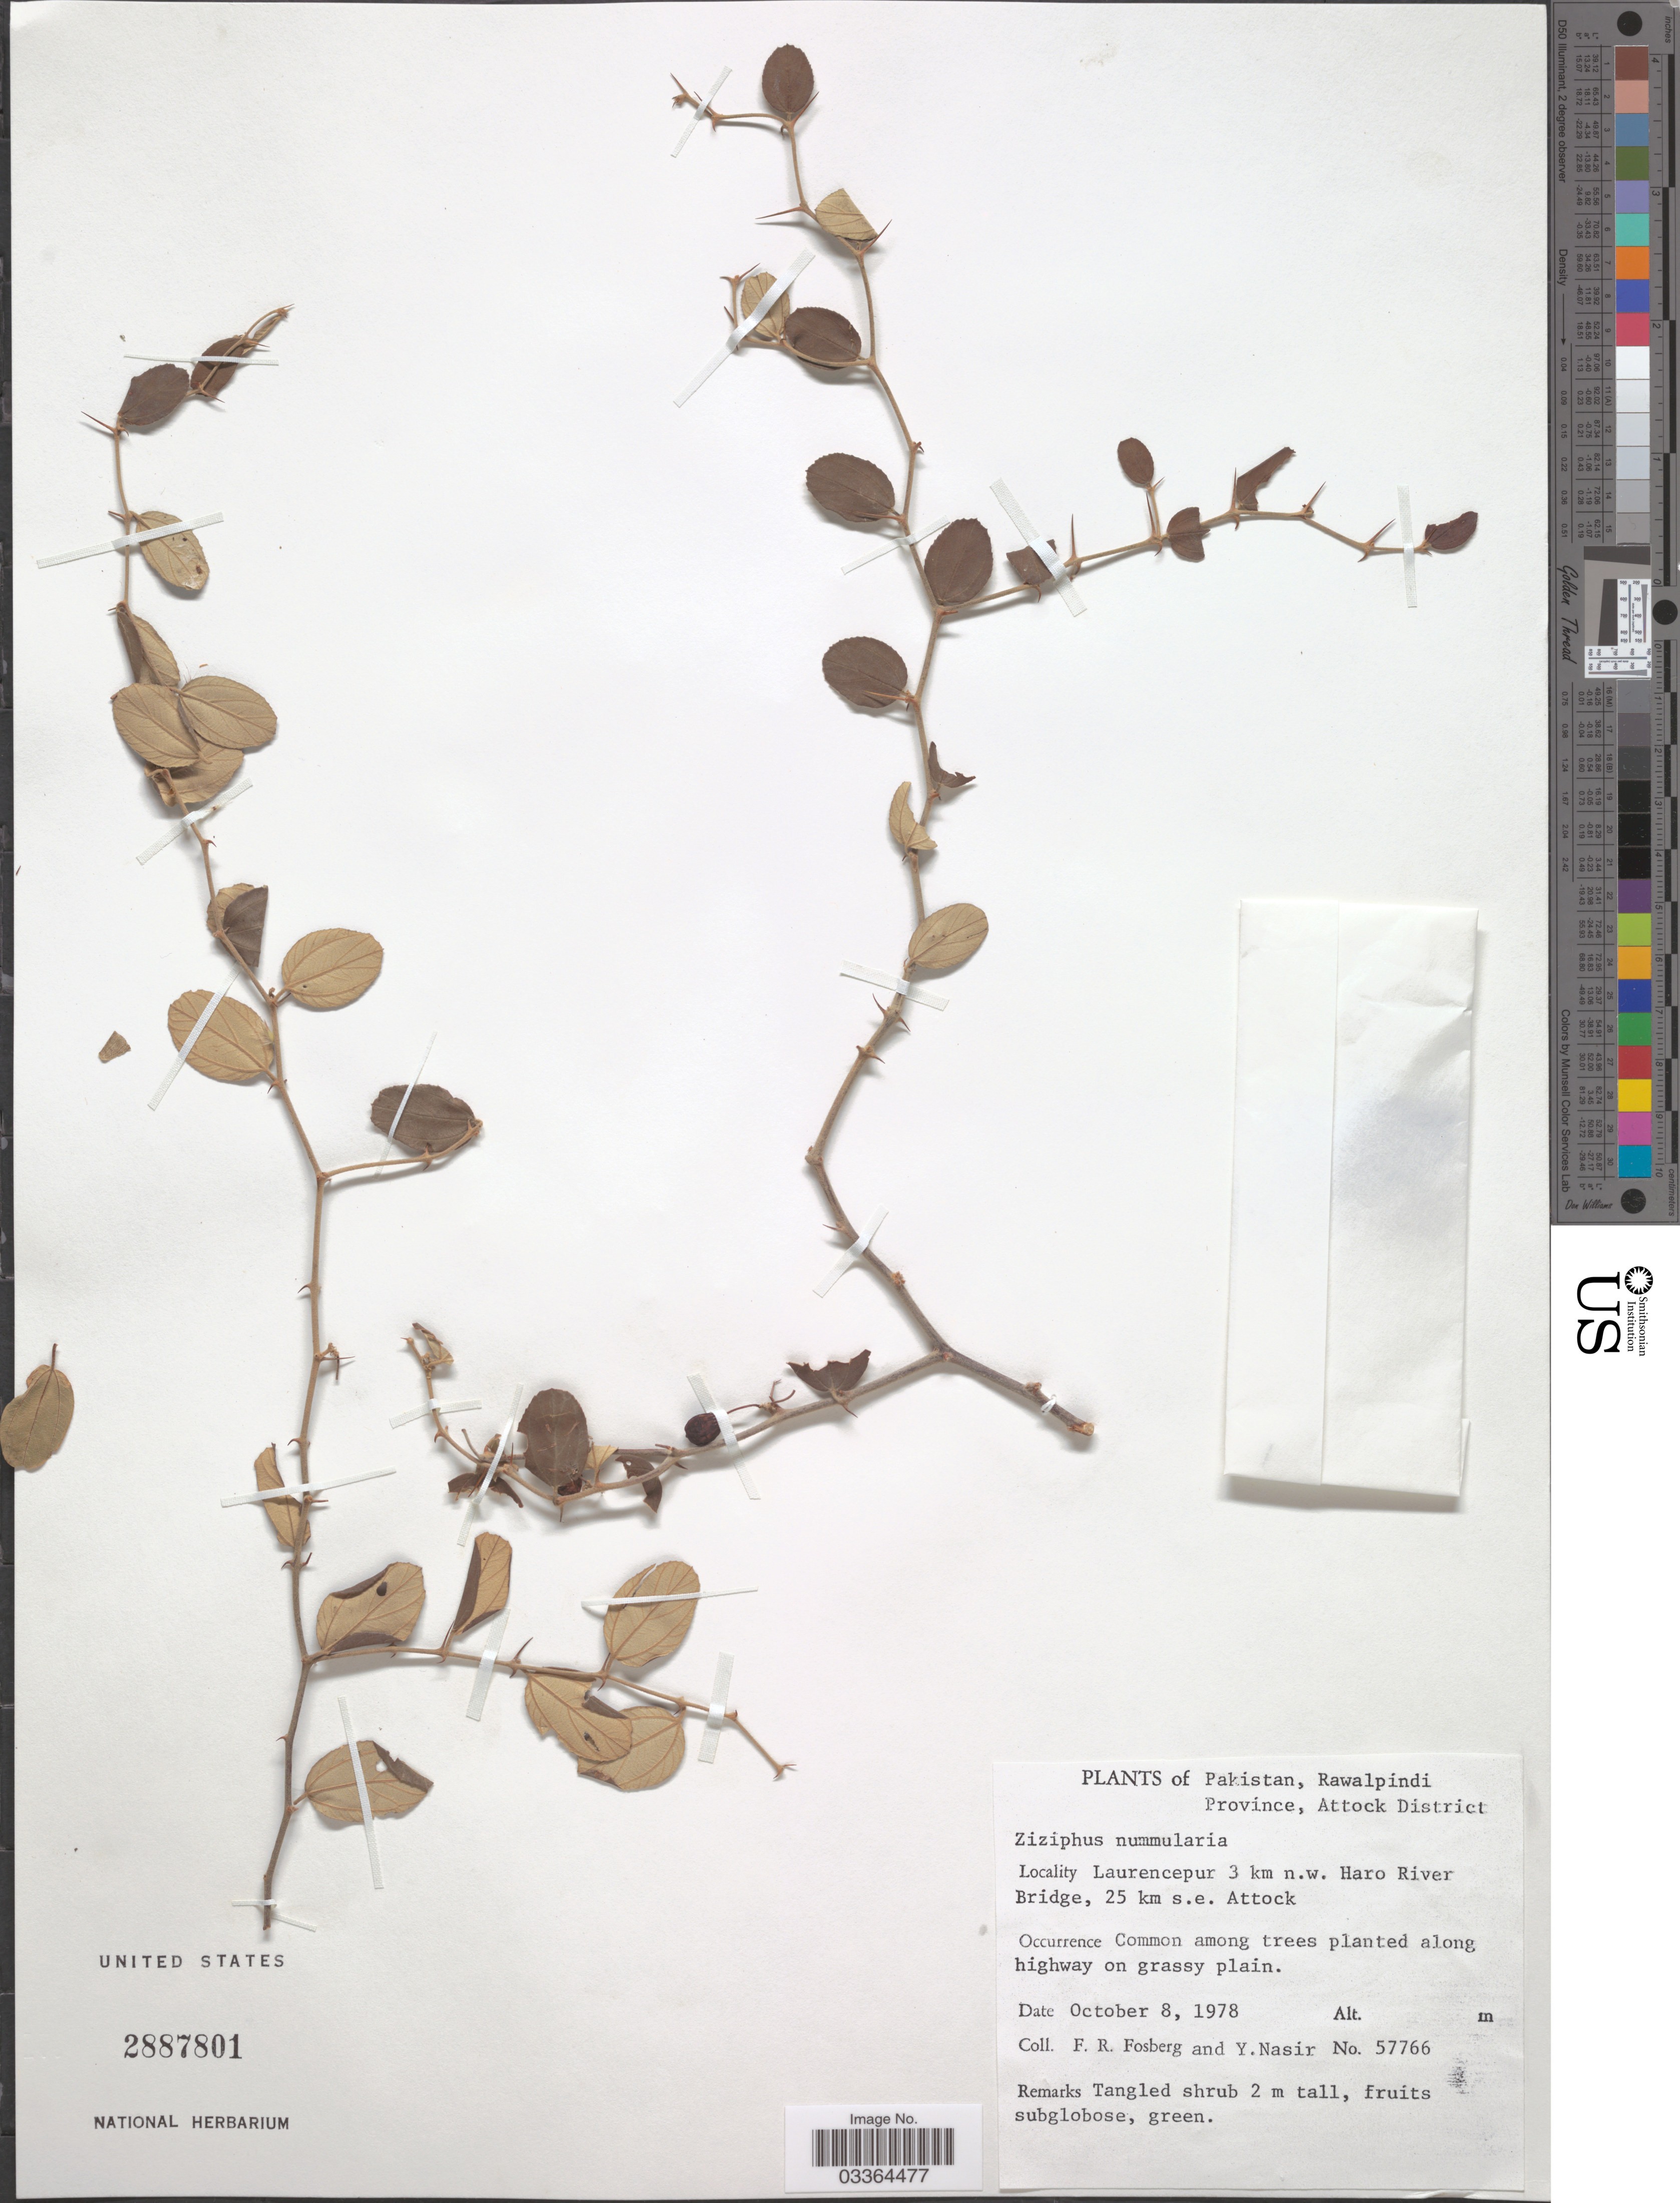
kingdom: Plantae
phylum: Tracheophyta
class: Magnoliopsida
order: Rosales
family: Rhamnaceae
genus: Ziziphus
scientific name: Ziziphus nummularia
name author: (Burm. f.) Wight & Arn.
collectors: F. R. Fosberg & Y. Nasir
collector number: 57766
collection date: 1978-10-08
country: Pakistan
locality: Rawalpindi Province, Attock District. Laurencepur 3 km n.w. Haro River Bridge, 25 km s.e. Attock.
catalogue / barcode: US 2887801